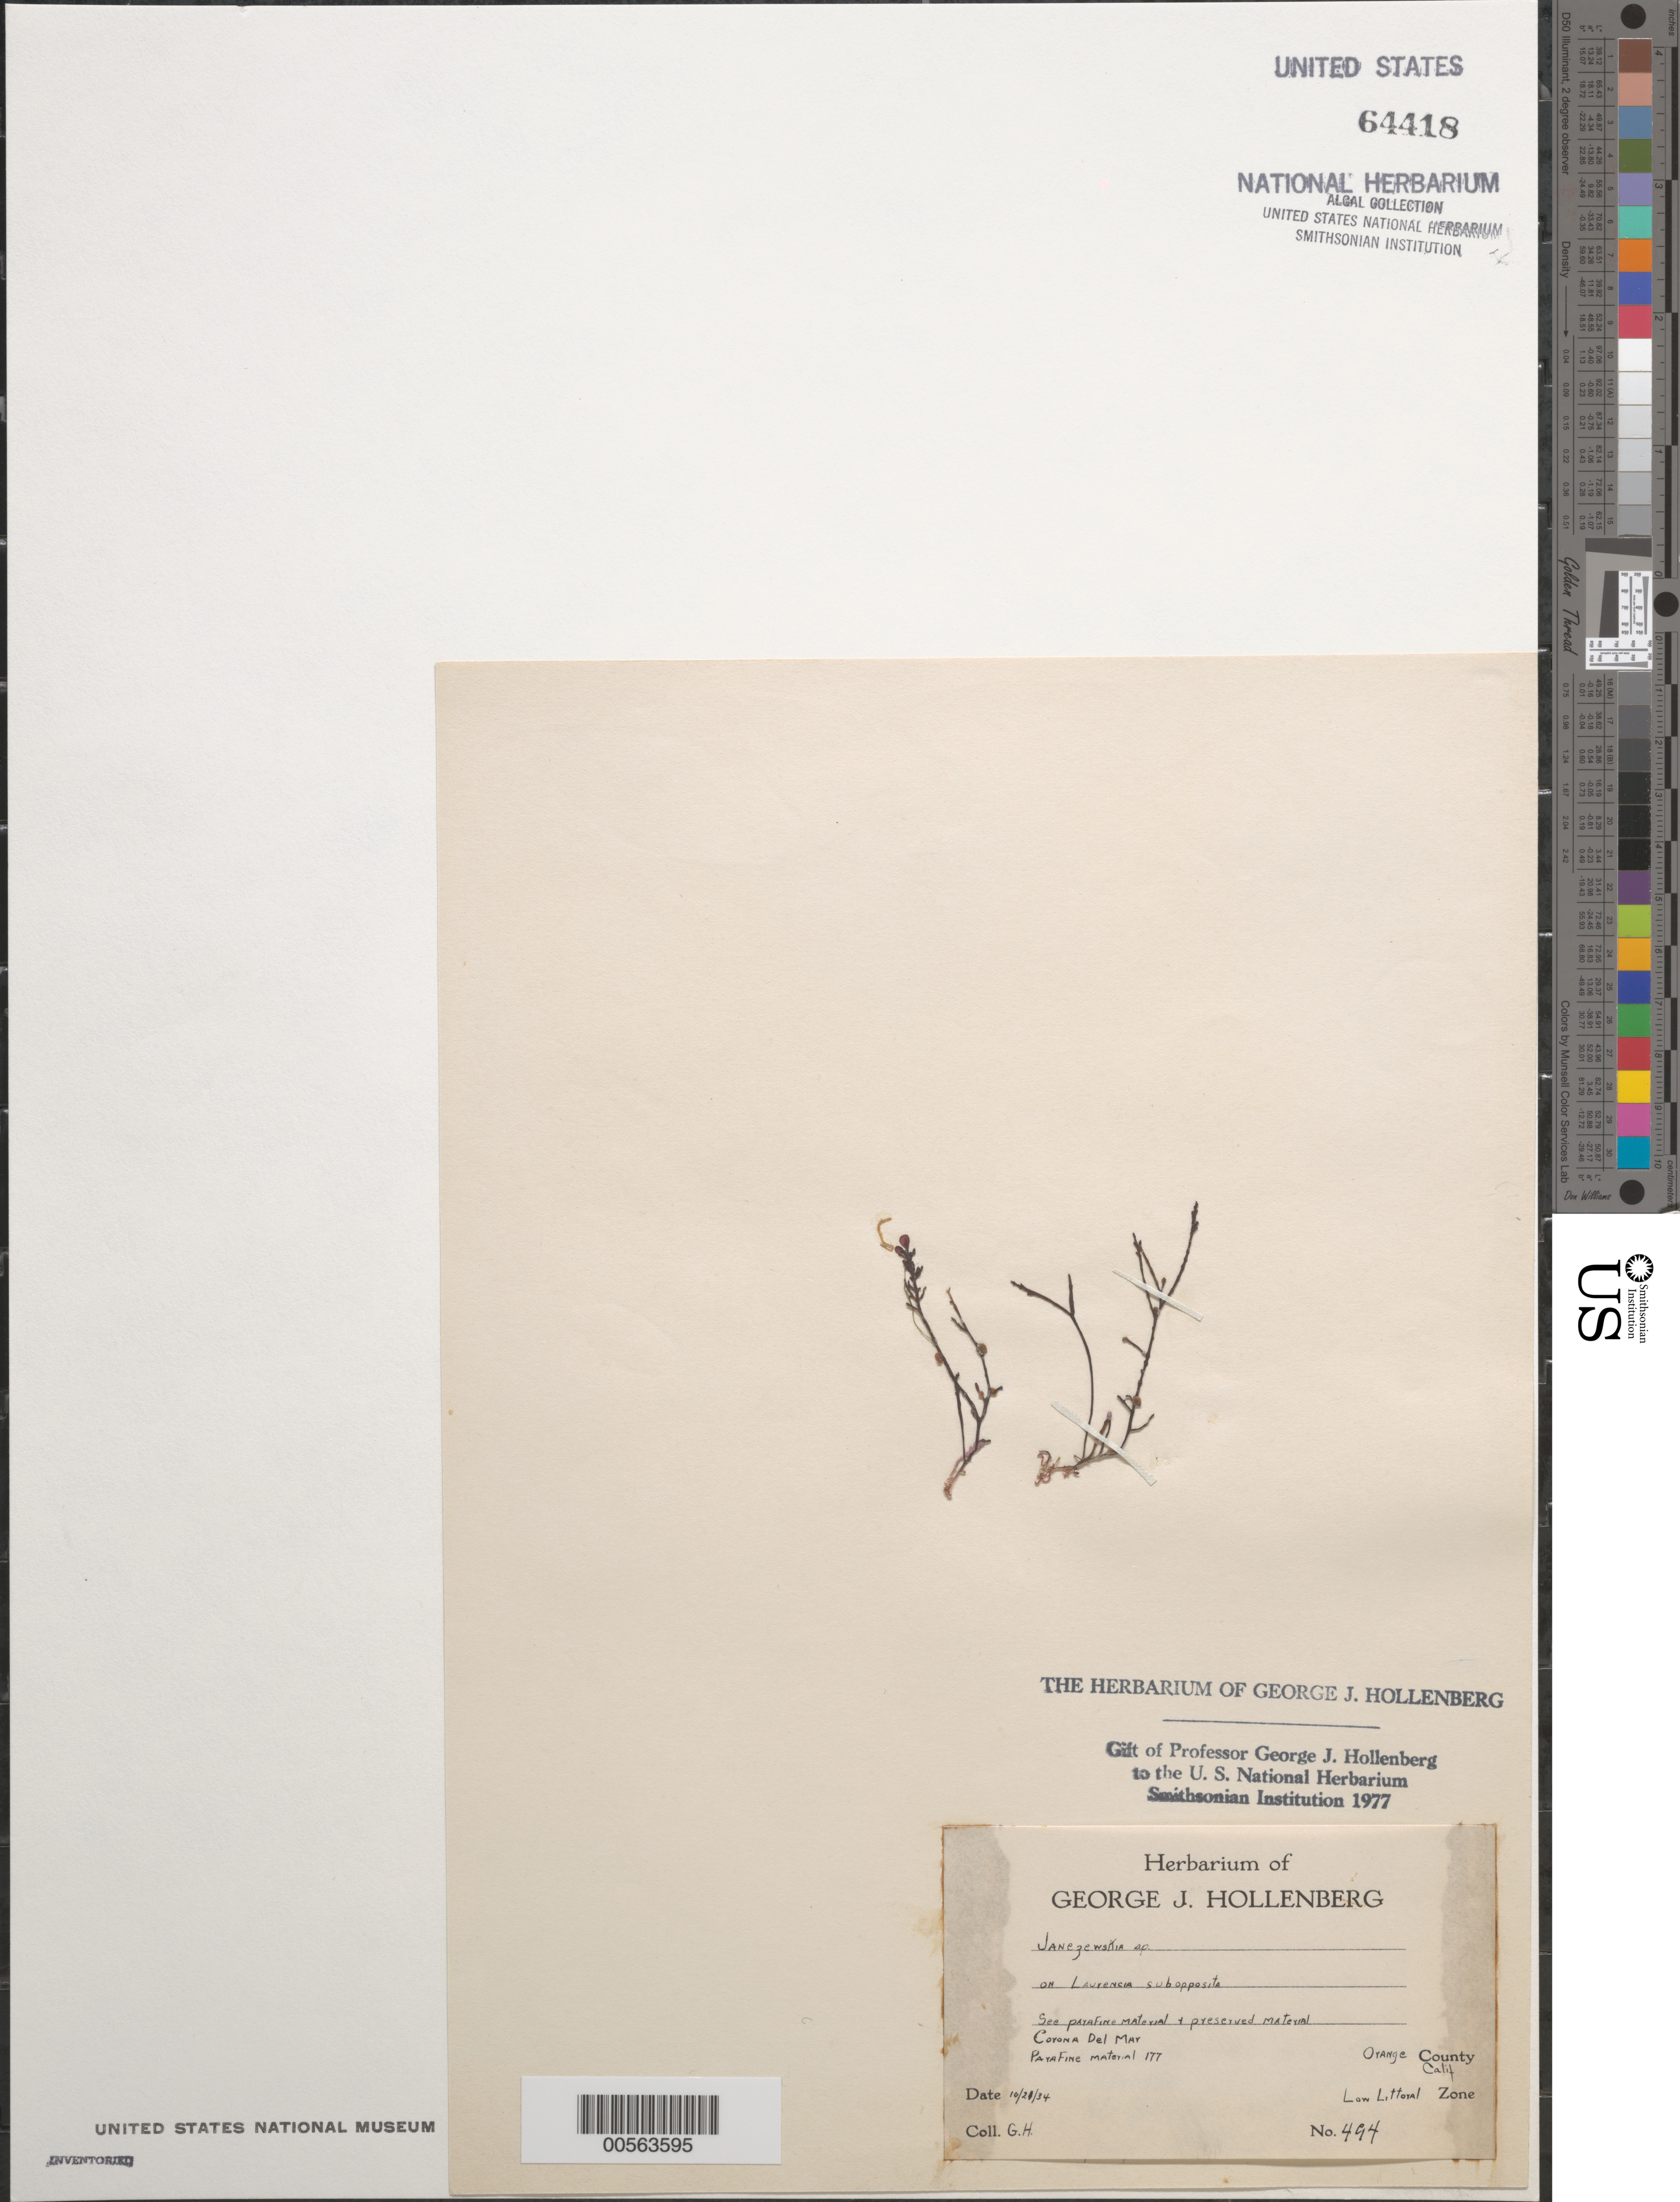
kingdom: Plantae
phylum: Rhodophyta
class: Florideophyceae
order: Ceramiales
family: Rhodomelaceae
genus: Janczewskia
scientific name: Janczewskia sp.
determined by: Hollenberg, George J.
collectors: G. Hollenberg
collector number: GJH 494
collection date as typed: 21 Oct 1934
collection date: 1934-10-21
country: United States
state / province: California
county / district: Orange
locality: Corona del Mar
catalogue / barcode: US 64418